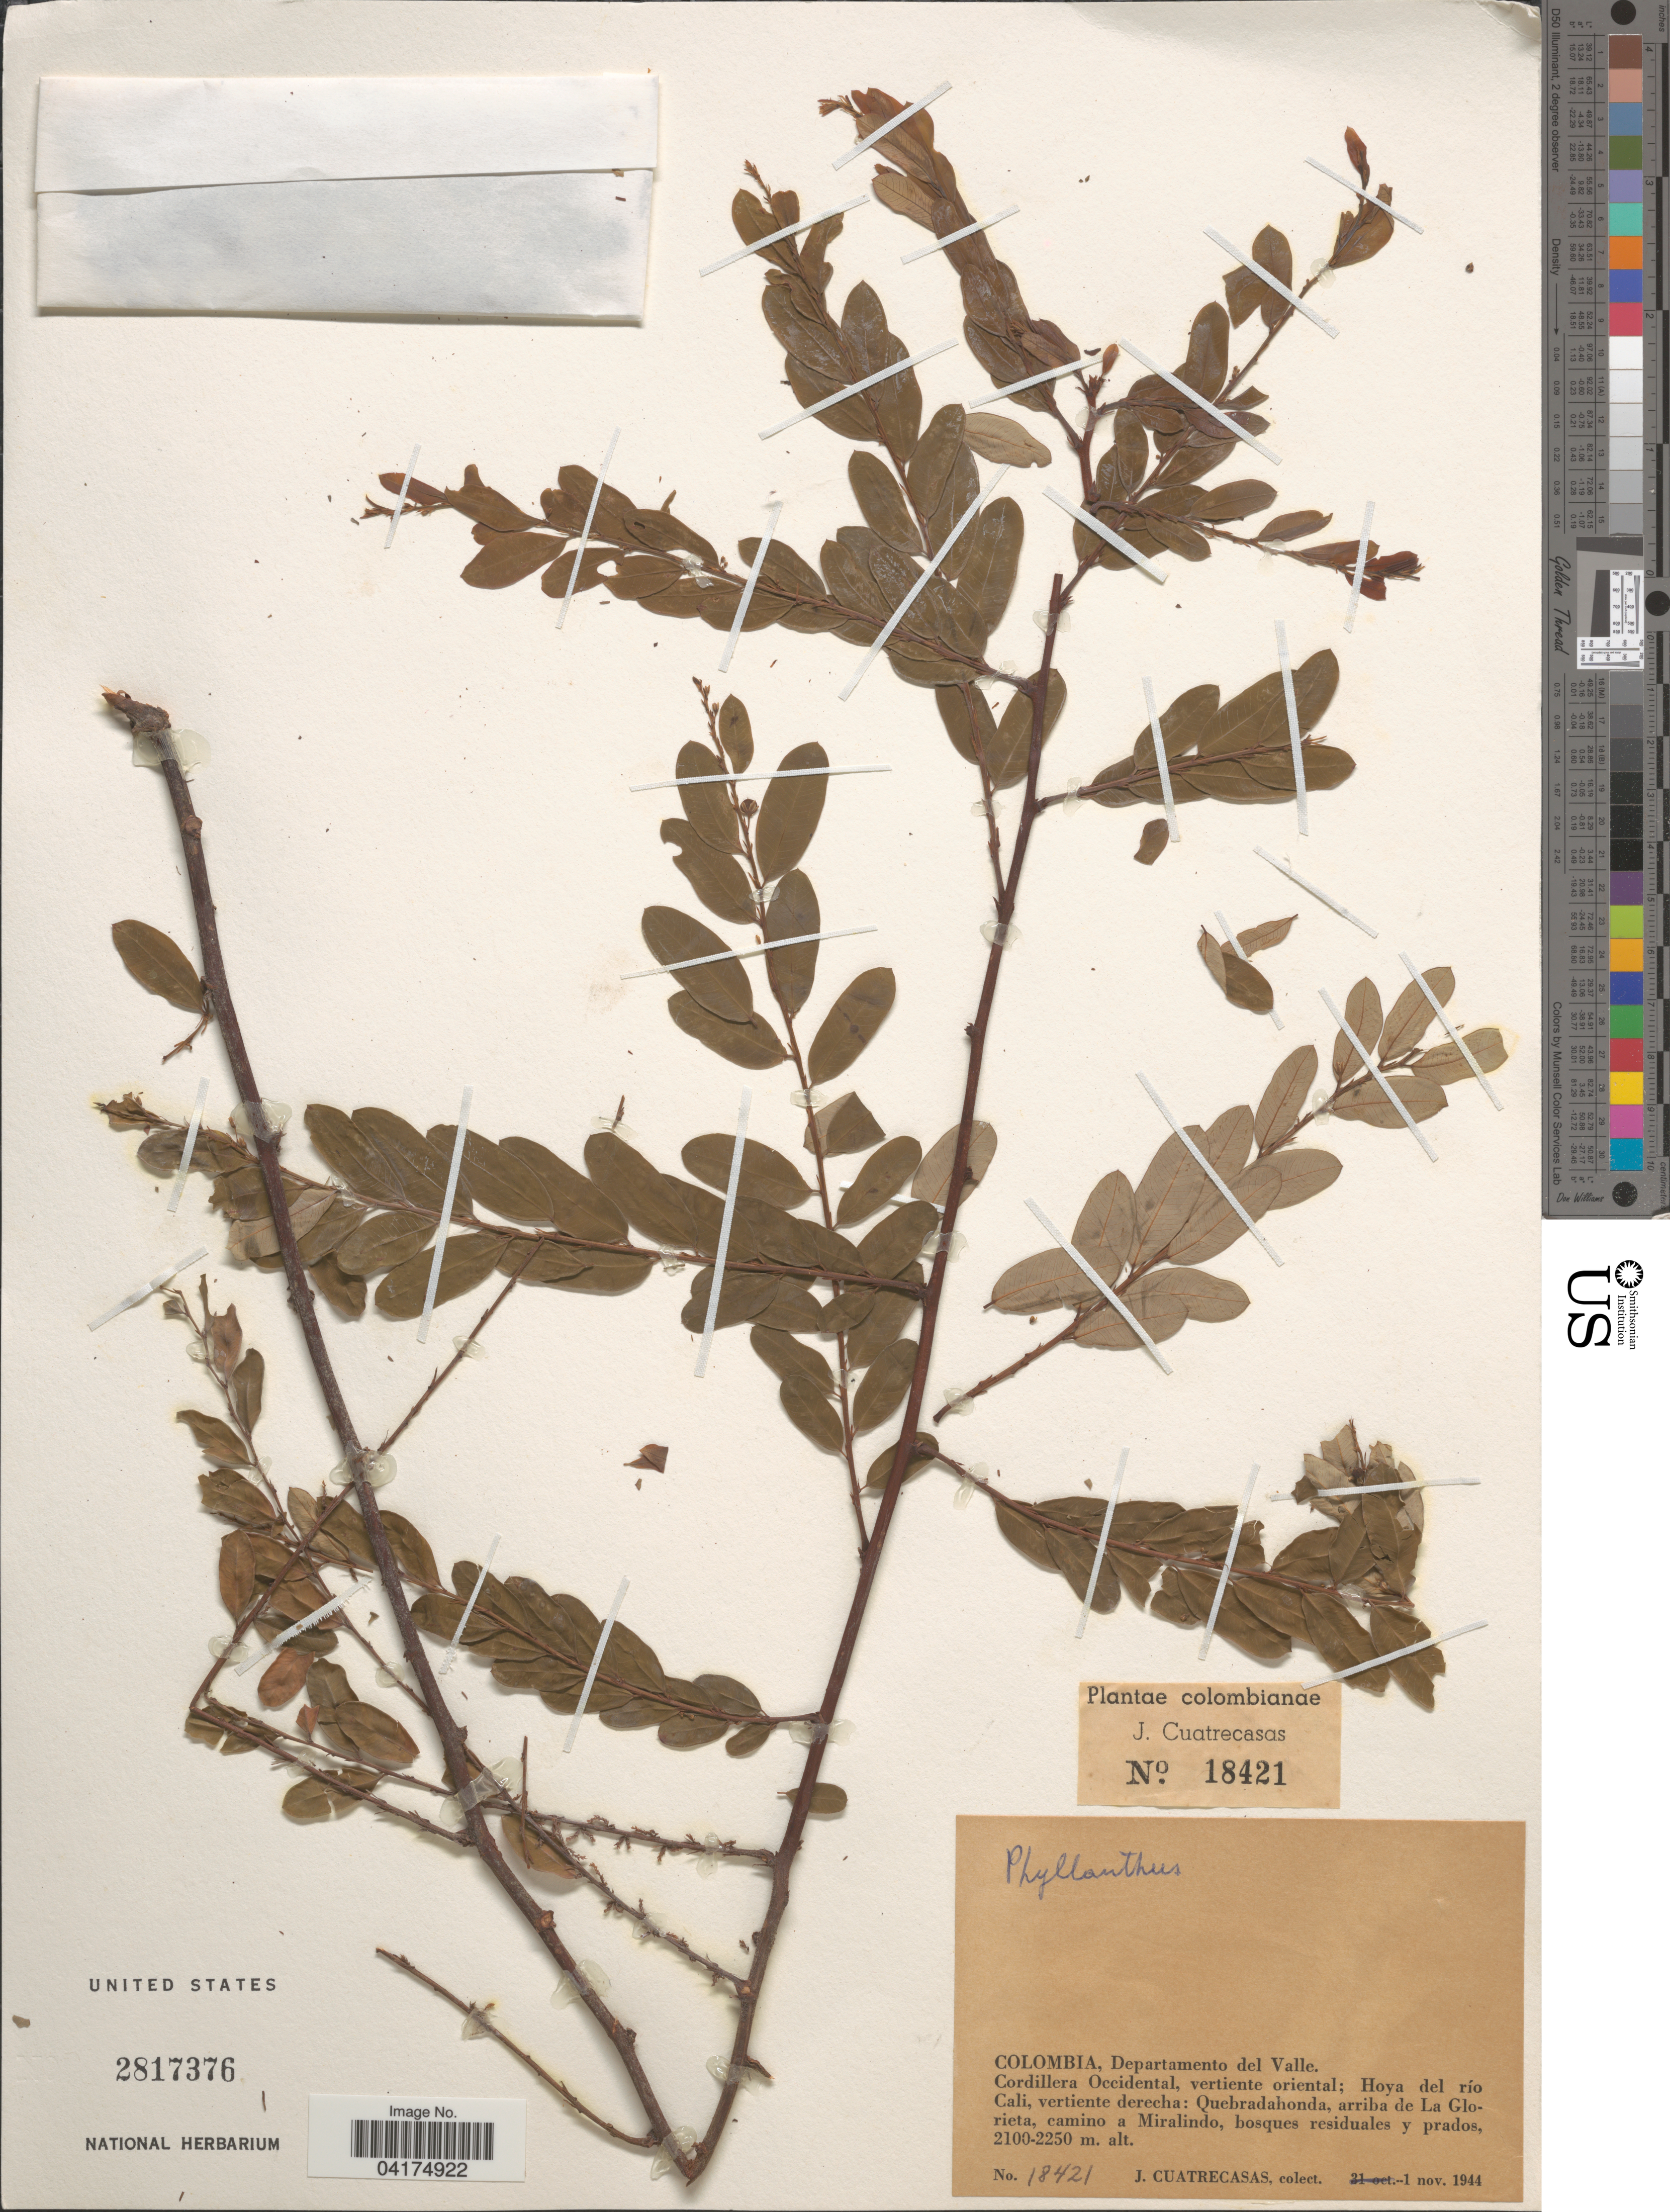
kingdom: Plantae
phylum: Tracheophyta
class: Magnoliopsida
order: Malpighiales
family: Phyllanthaceae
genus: Phyllanthus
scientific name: Phyllanthus sp.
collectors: J. Cuatrecasas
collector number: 18421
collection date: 1944-11-01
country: Colombia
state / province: Valle del Cauca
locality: Departamento del Valle. Cordillera Occidental, vertiente oriental; Hoya del rio Cali, vertiente derecha: Quebradahonda, arriba de La Glorieta, camino a Miralindo, bosques residuales y prados.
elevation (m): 2100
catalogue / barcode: US 2817376